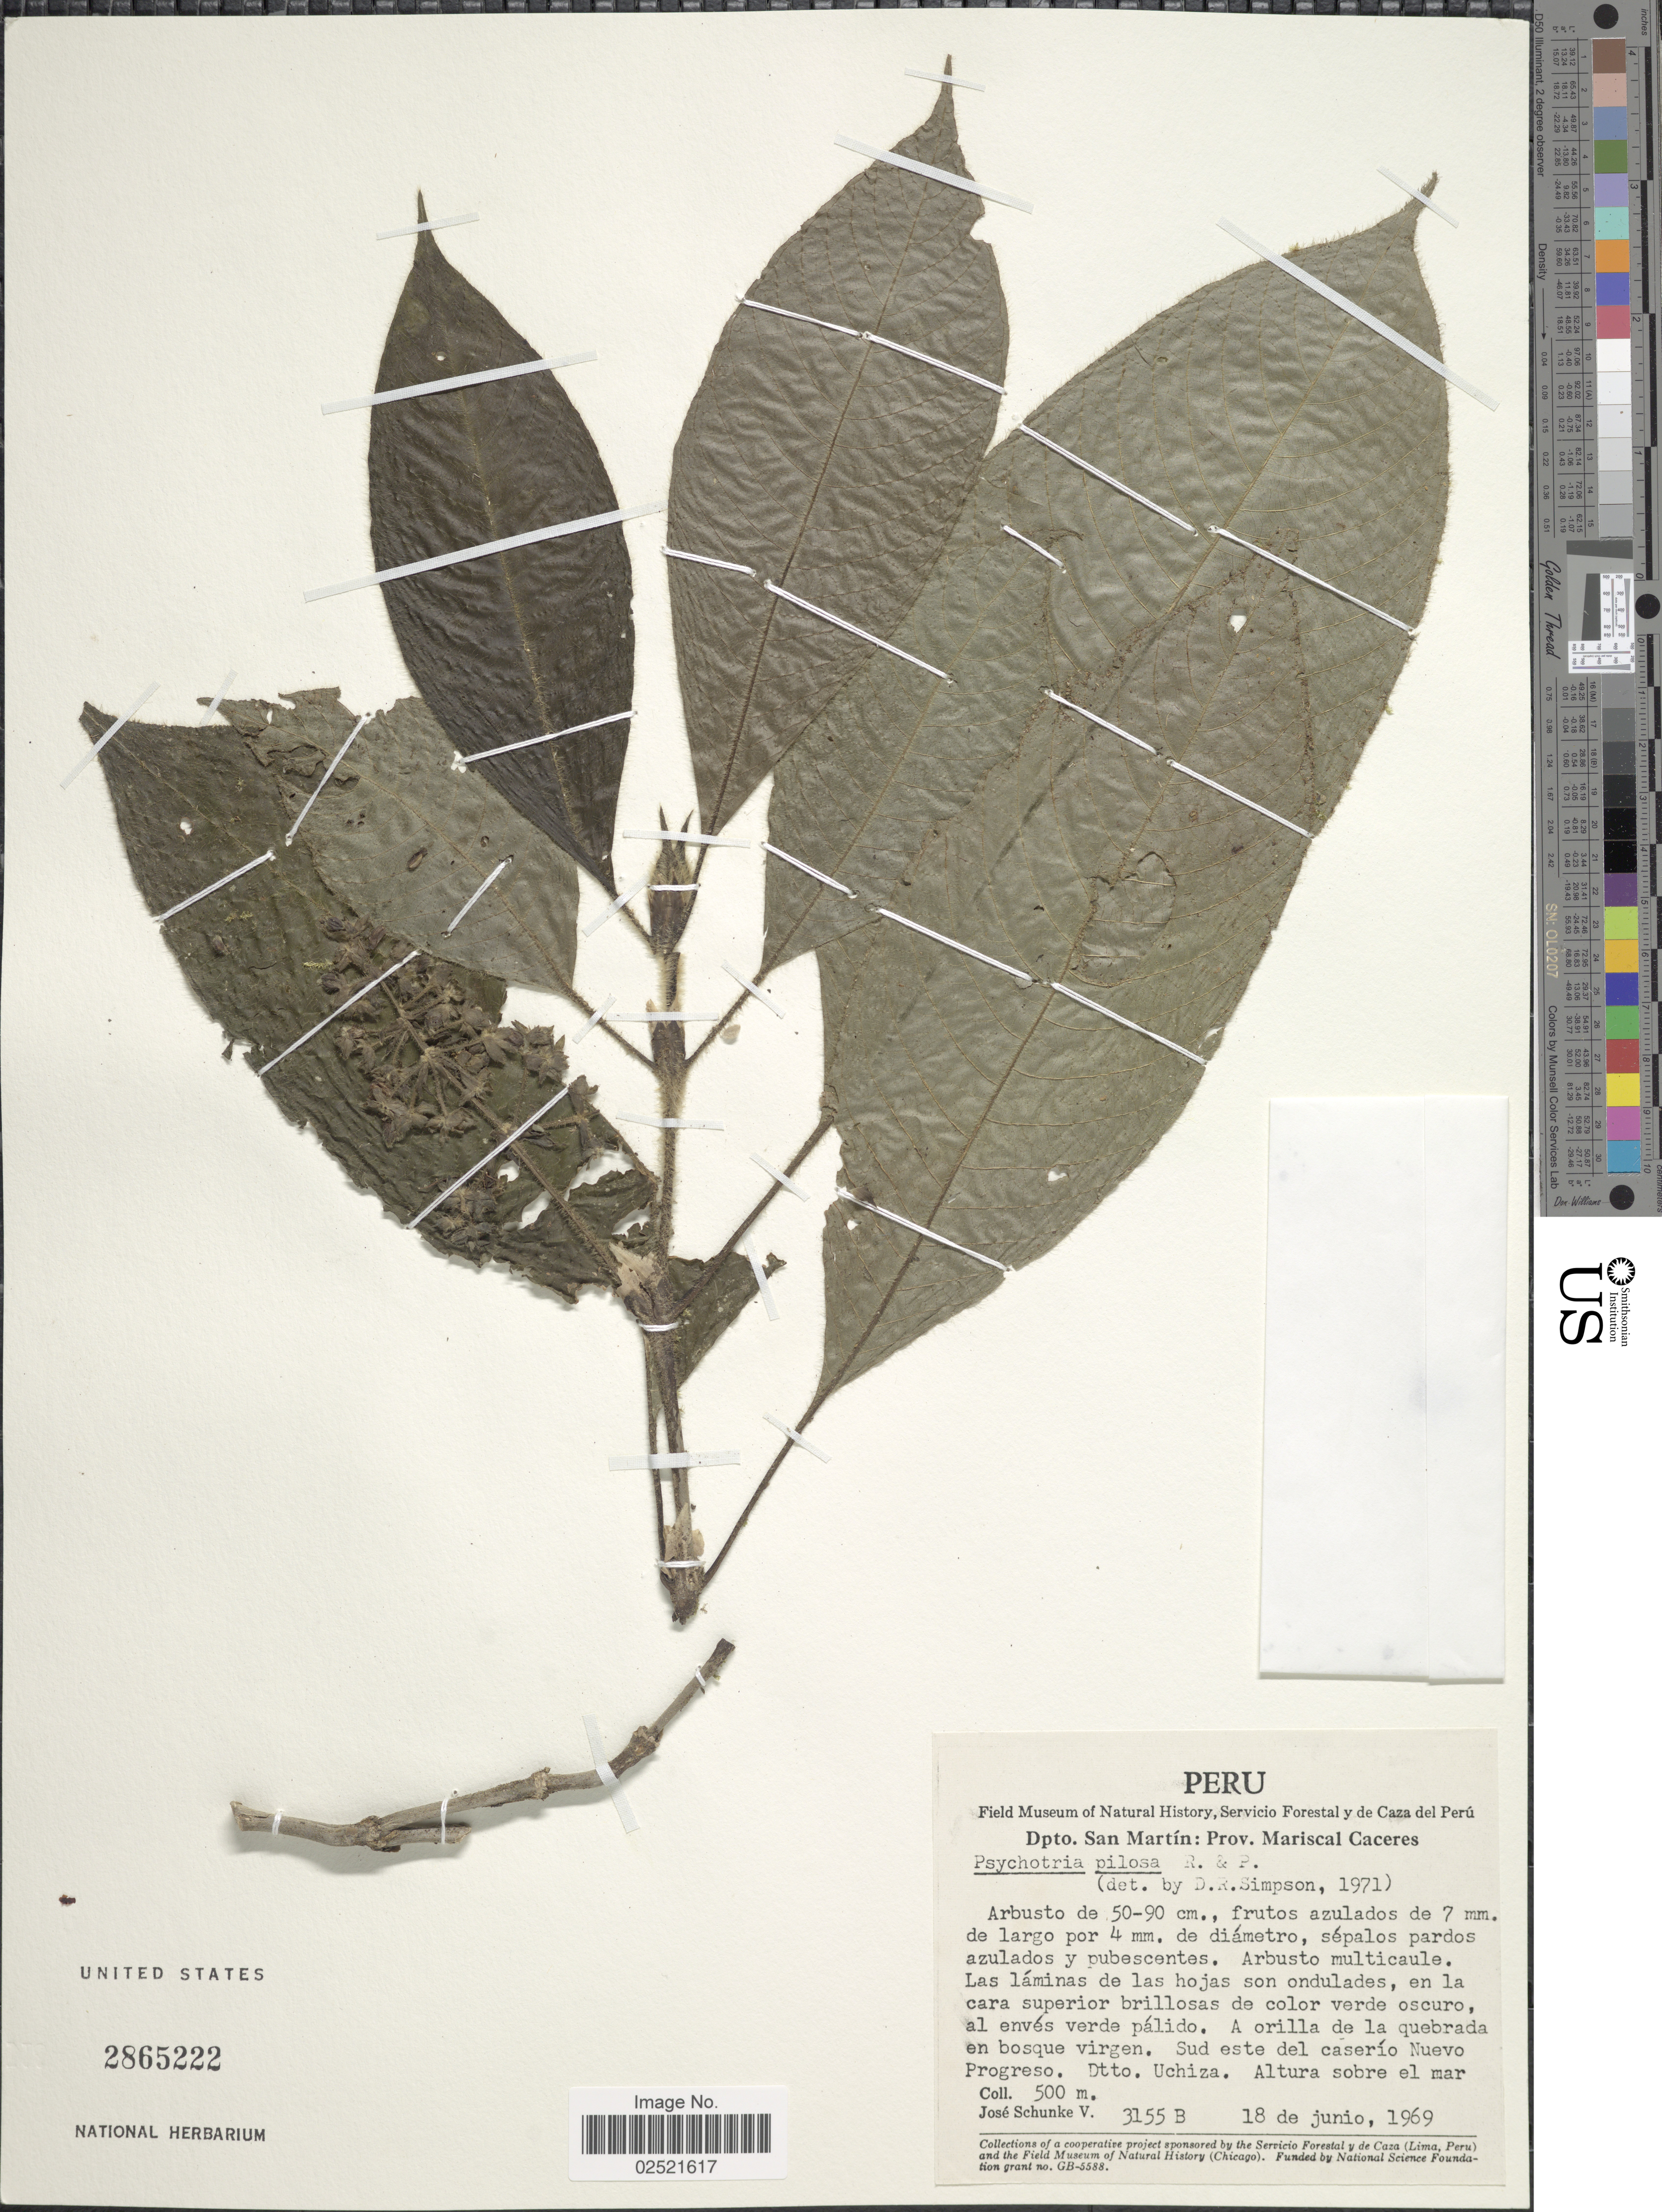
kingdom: Plantae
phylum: Tracheophyta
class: Magnoliopsida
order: Gentianales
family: Rubiaceae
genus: Psychotria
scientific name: Psychotria pilosa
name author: Ruiz & Pav.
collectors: J. Schunke Vigo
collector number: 3155B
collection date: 1969-06-18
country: Peru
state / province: San Martín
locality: Prov. Mariscal Caceres, sud este del caserio Nuevo Progreso, Dtto. Uchiza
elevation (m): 500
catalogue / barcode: US 2865222